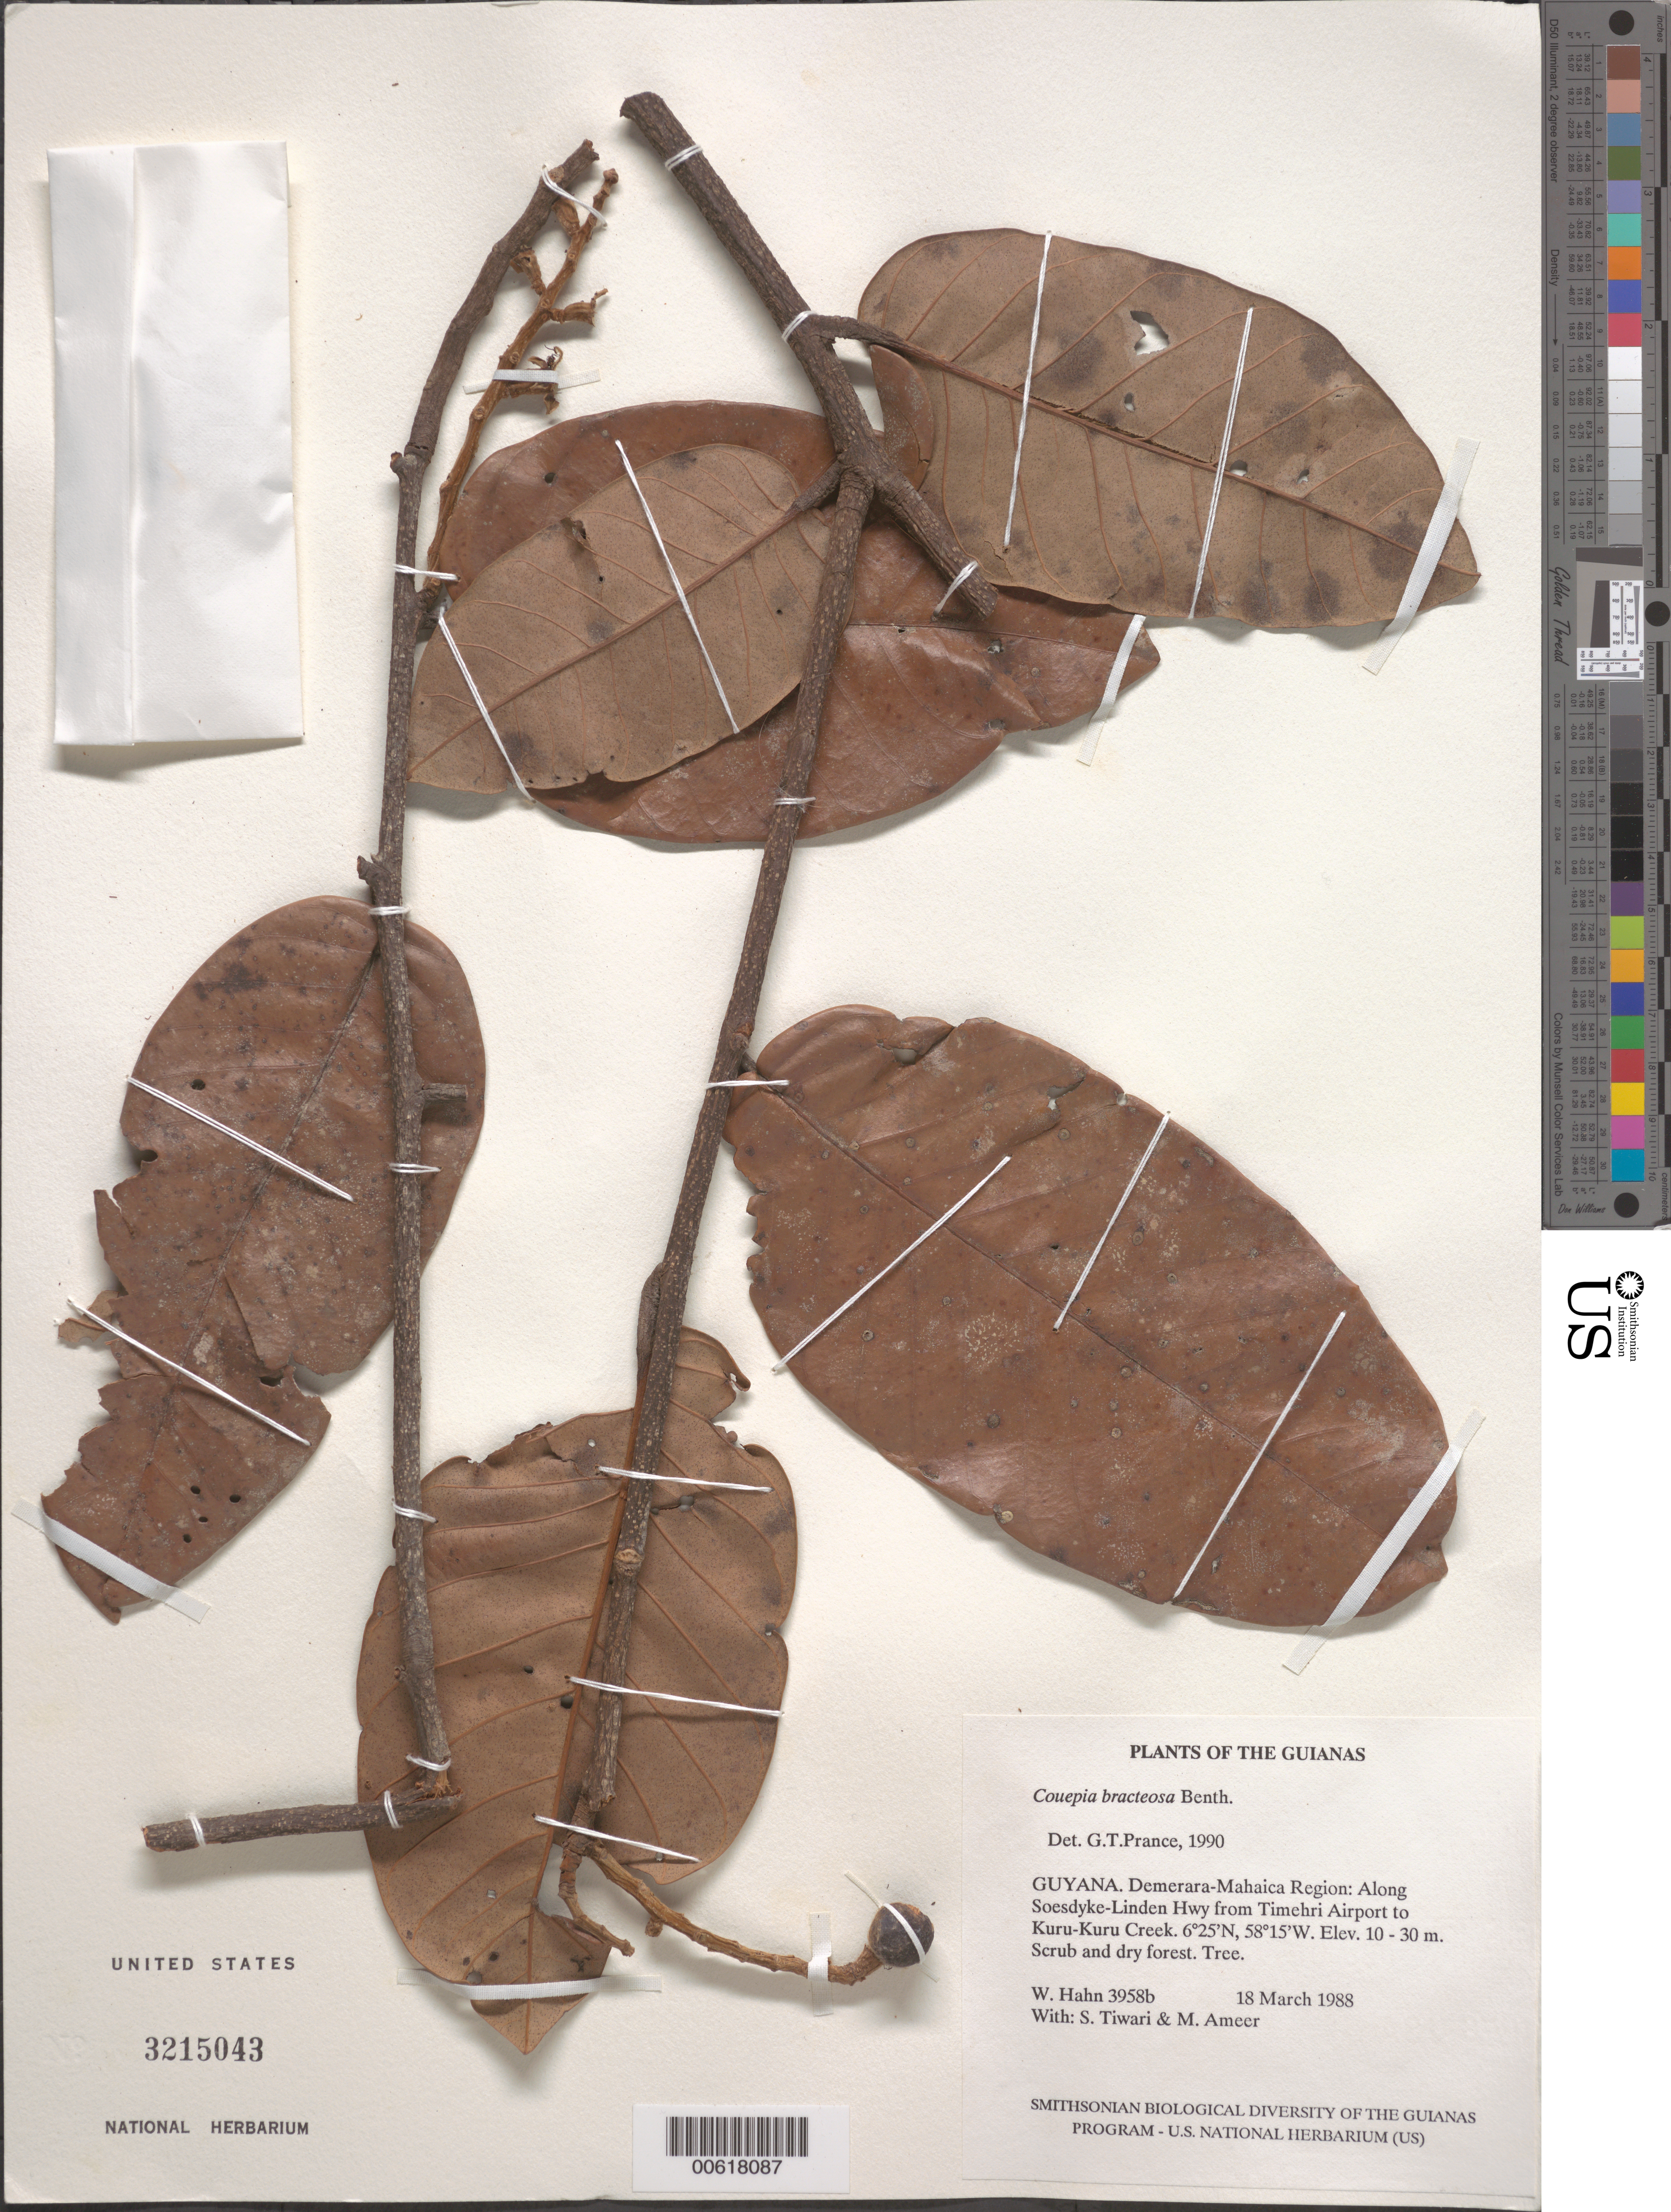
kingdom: Plantae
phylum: Tracheophyta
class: Magnoliopsida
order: Malpighiales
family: Chrysobalanaceae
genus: Couepia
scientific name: Couepia bracteosa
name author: Benth.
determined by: Prance, G. T.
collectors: W. Hahn, S. Tiwari & M. Ameer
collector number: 3958 b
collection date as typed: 18 March 1988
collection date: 1988-03-18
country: Guyana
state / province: Demerara-Mahaica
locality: Along Soesdyke-Linden Hwy from Timehri Airport to Kuru-Kuru Creek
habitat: Scrub and dry forest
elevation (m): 10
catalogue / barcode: US 3215043